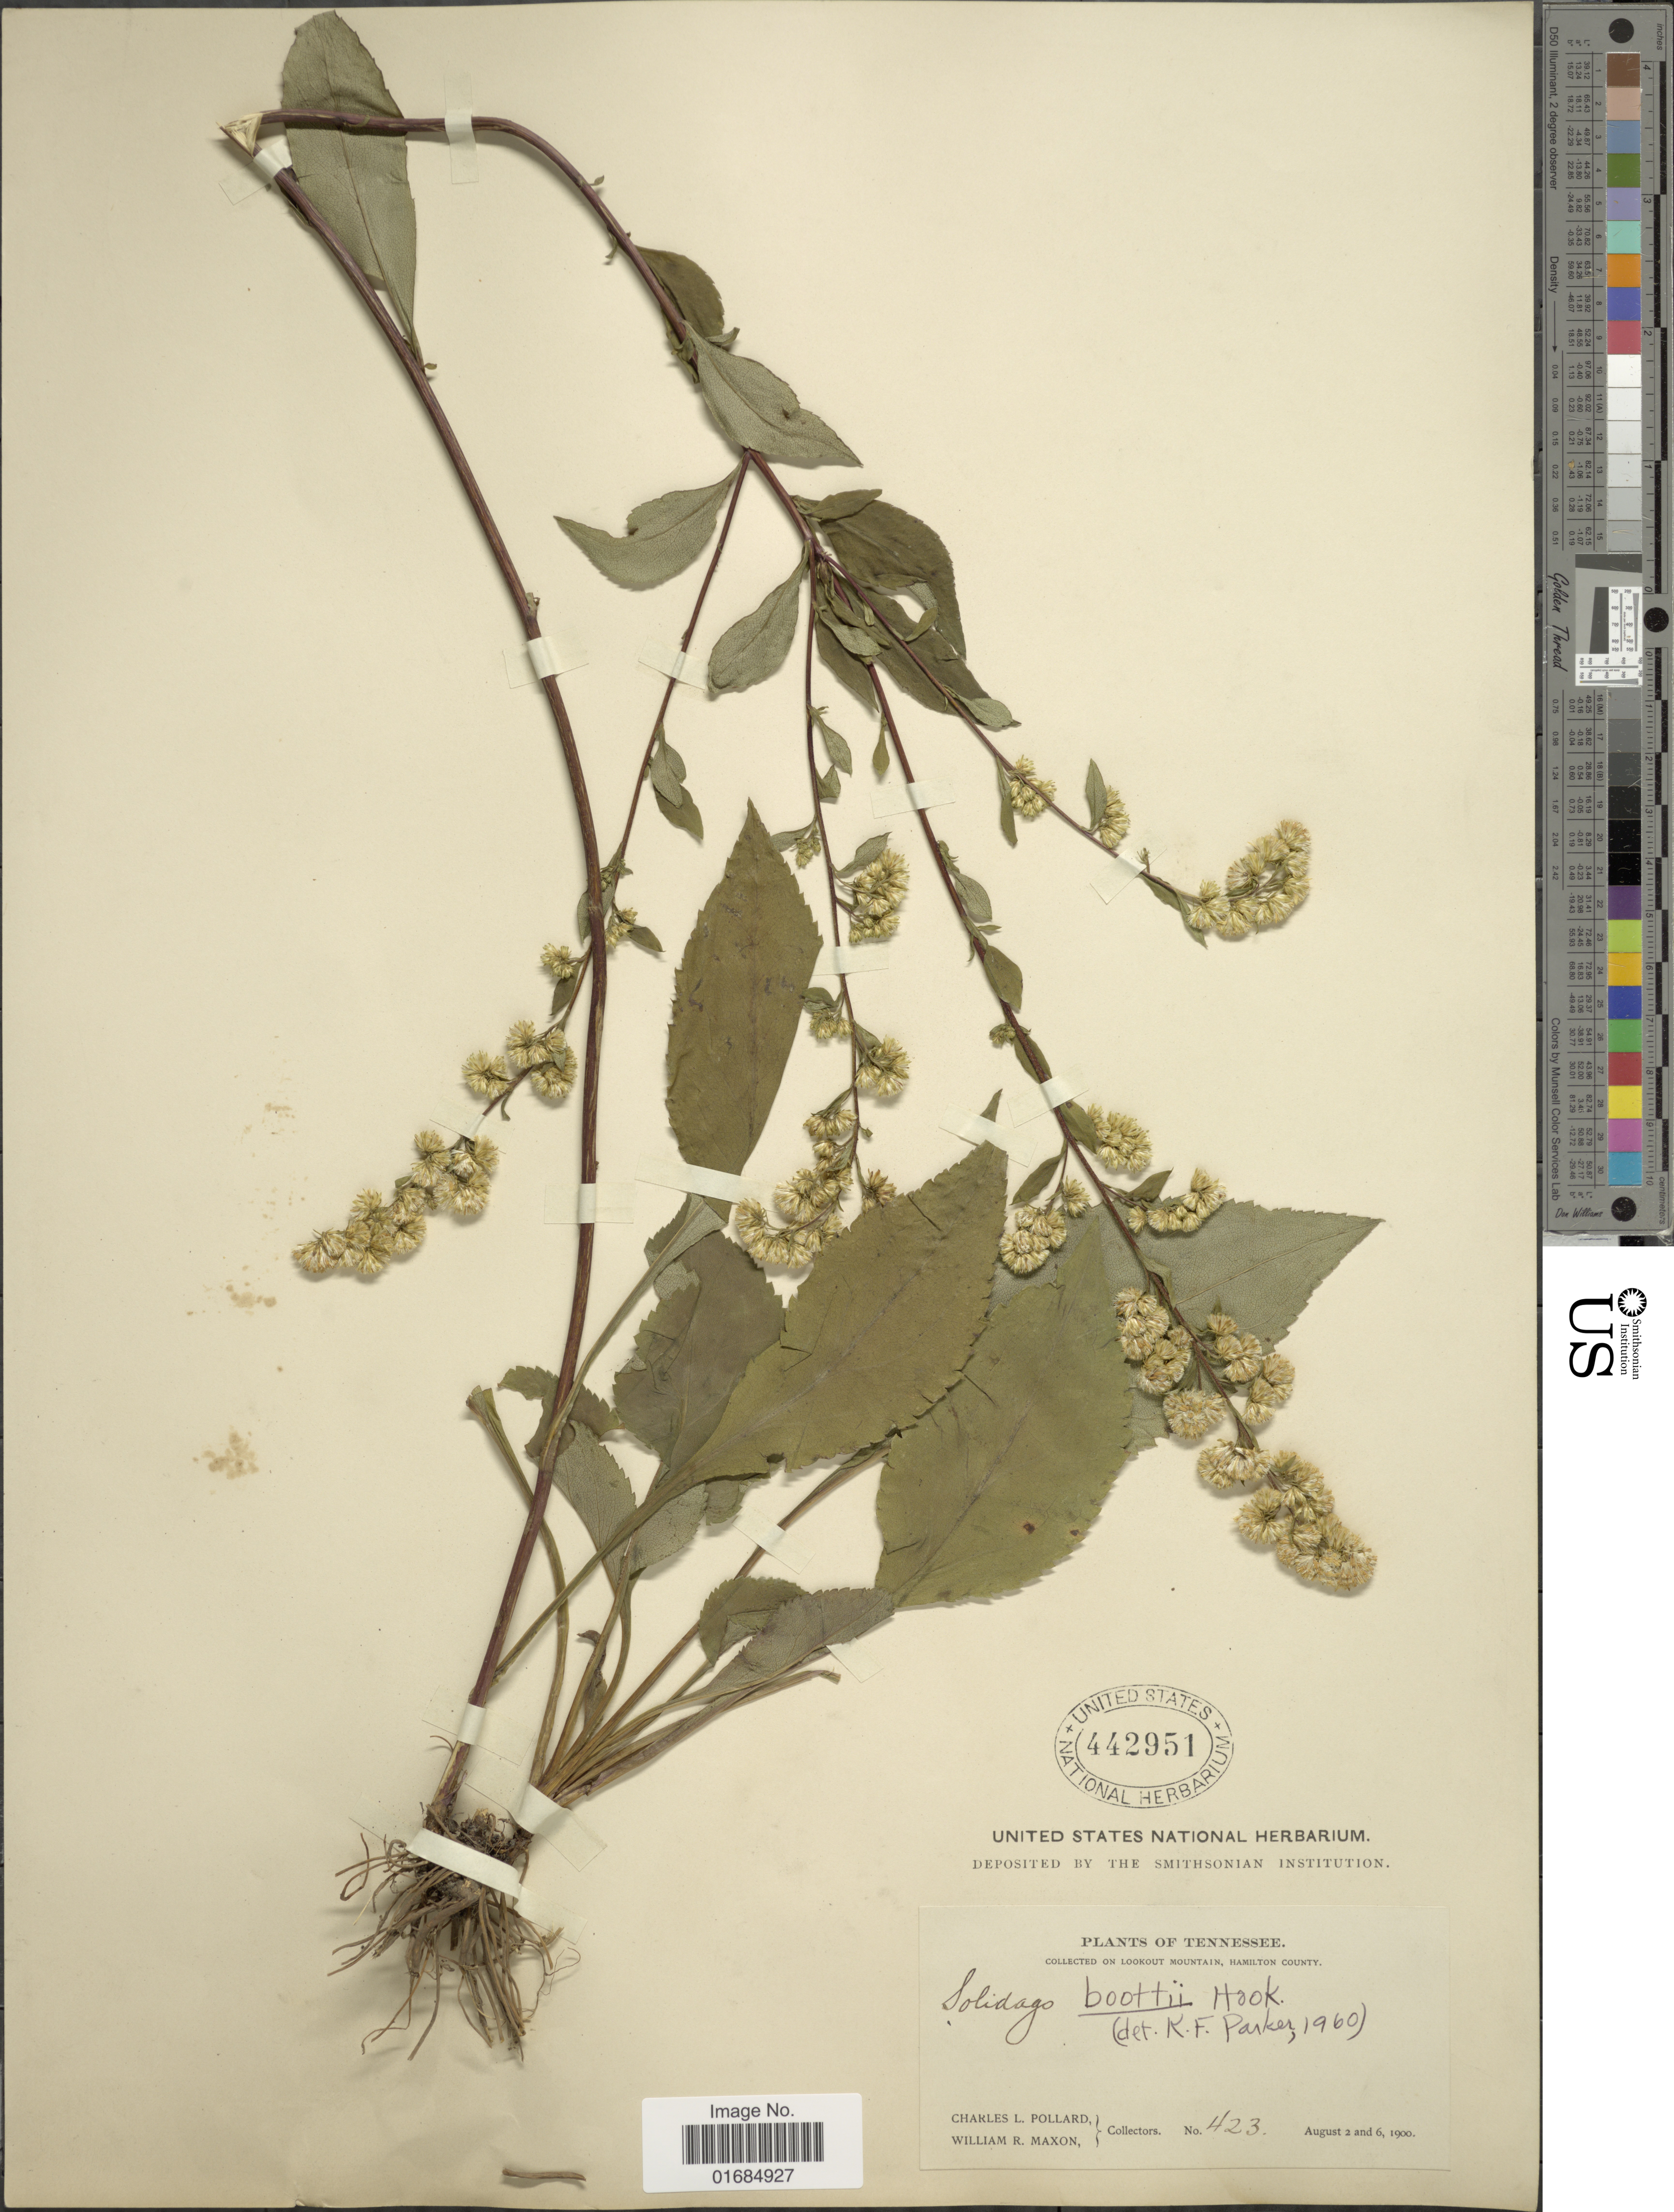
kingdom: Plantae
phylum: Tracheophyta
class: Magnoliopsida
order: Asterales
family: Asteraceae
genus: Solidago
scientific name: Solidago boottii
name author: Hook.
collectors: C. L. Pollard & W. R. Maxon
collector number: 423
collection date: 1900-08-02/1900-08-06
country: United States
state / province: Tennessee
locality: Lookoout Mountain, Hamilton County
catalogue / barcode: US 442951